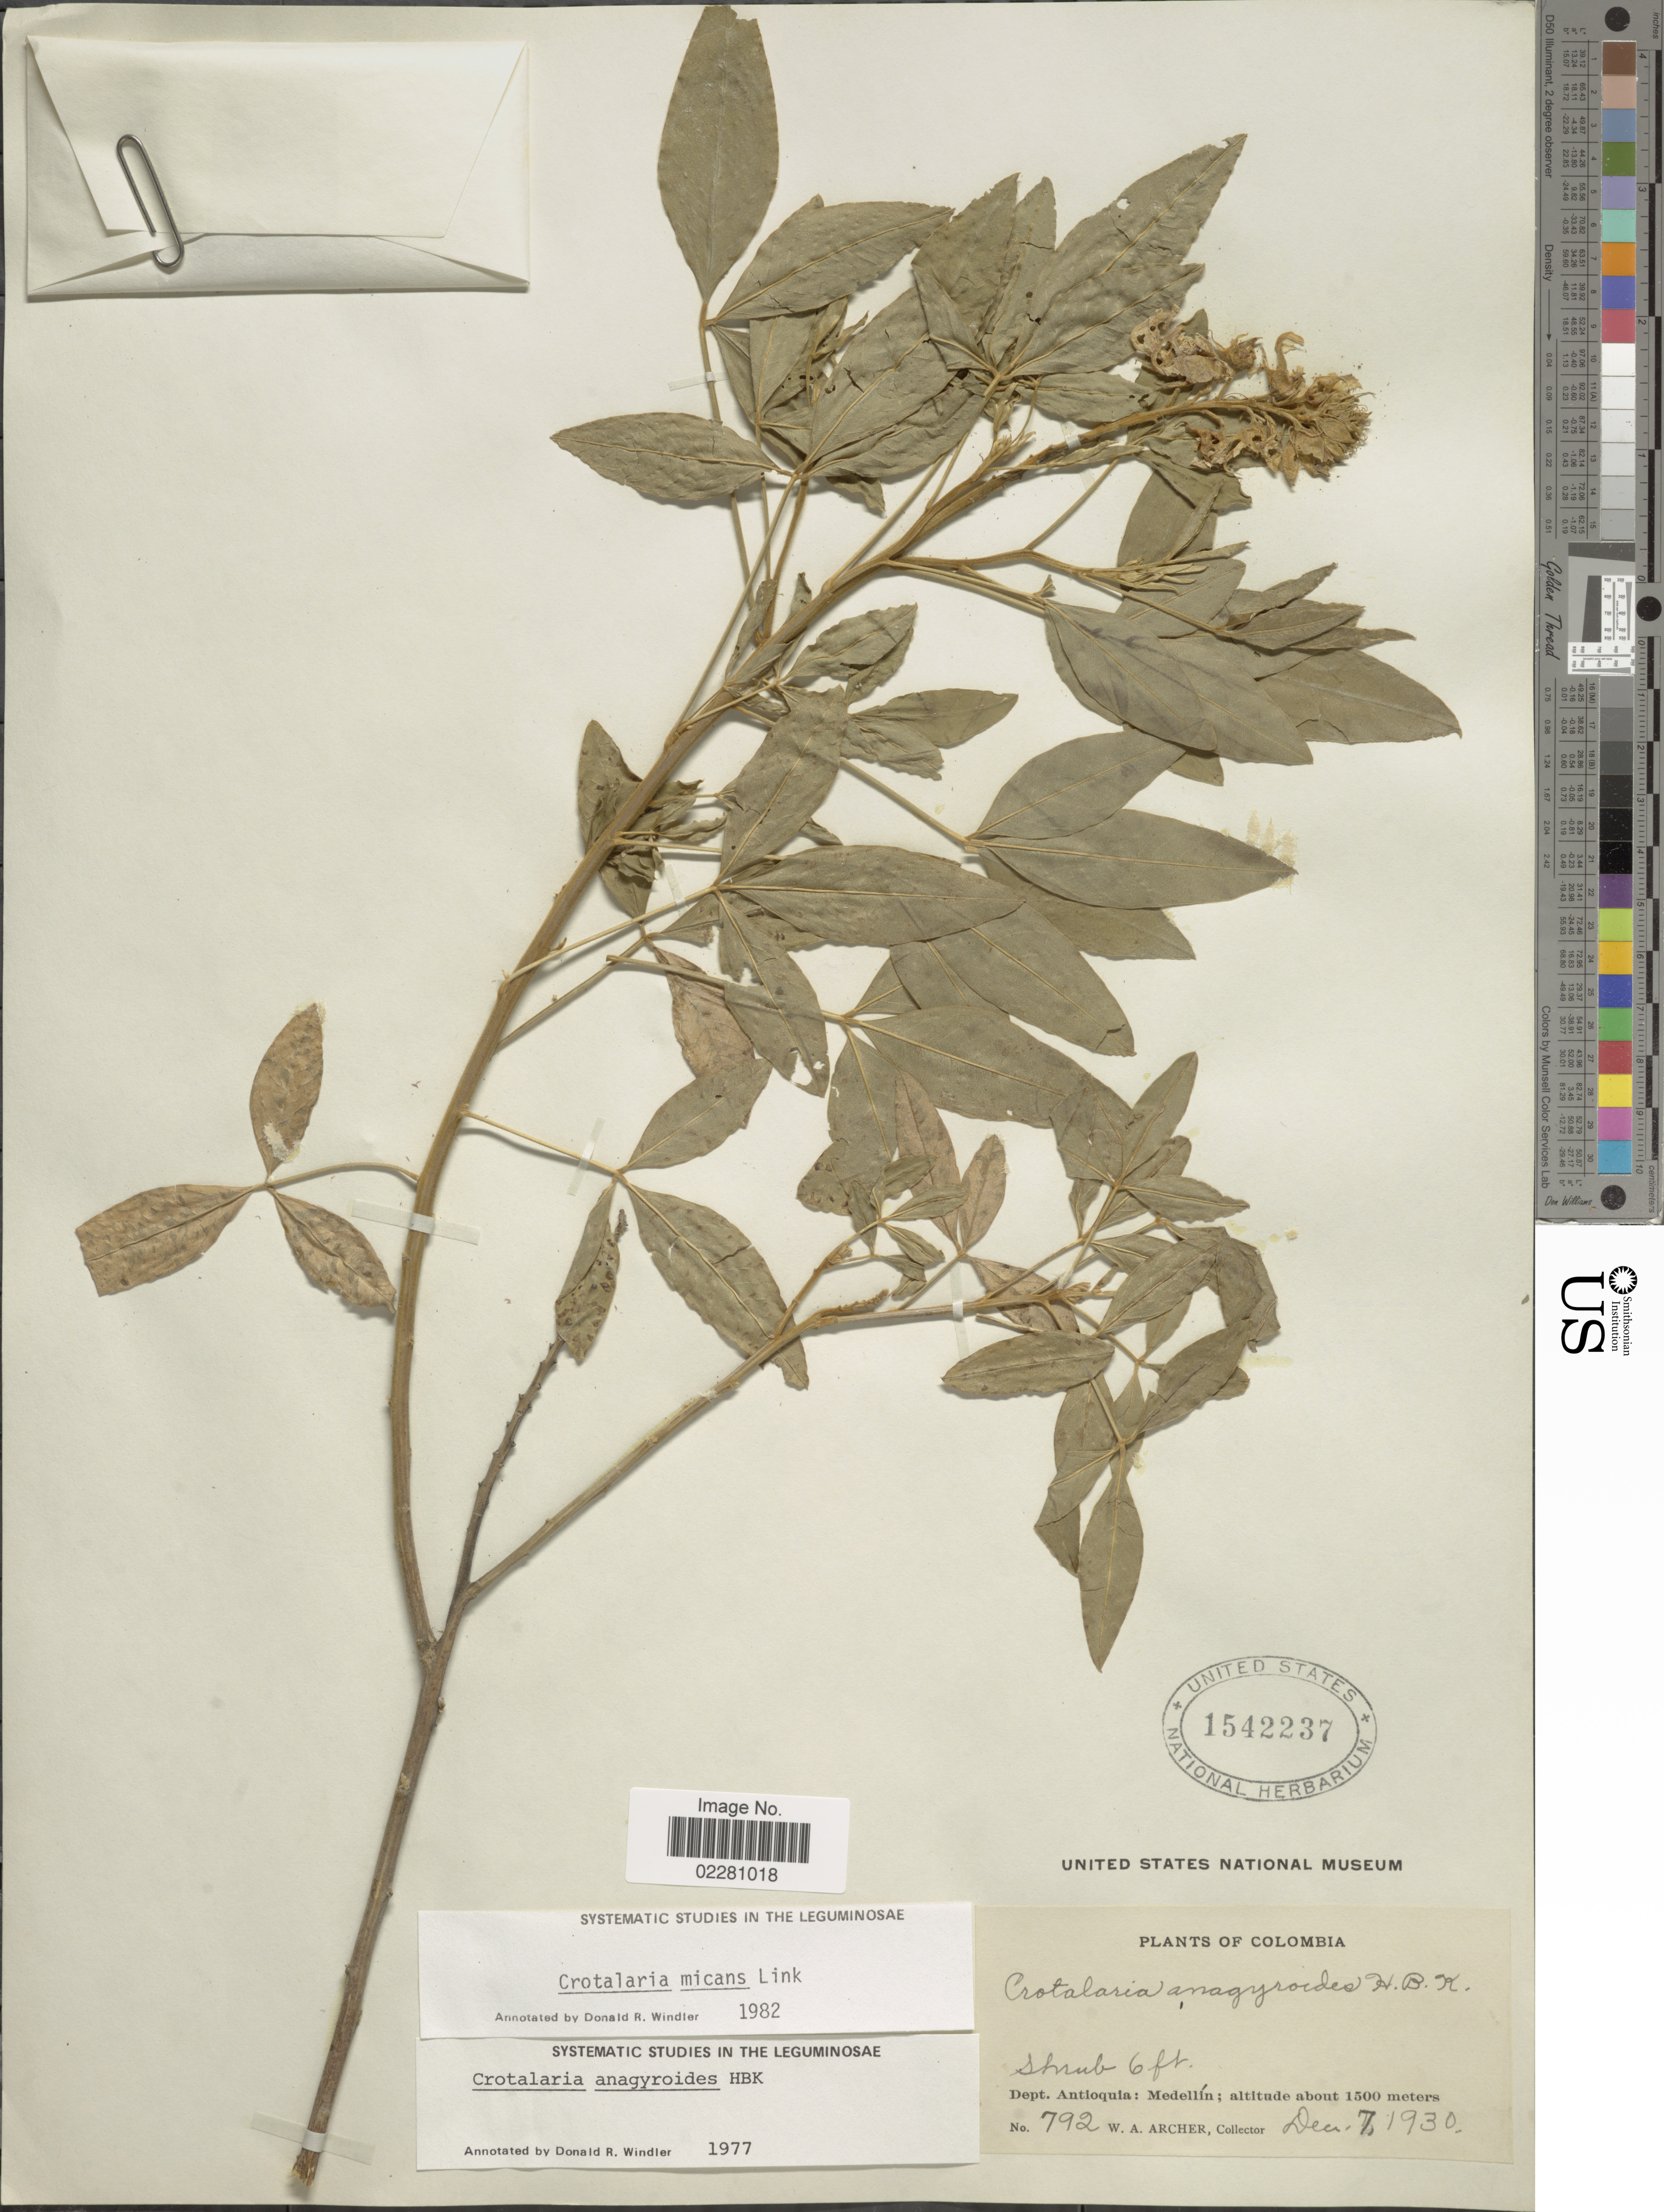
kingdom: Plantae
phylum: Tracheophyta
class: Magnoliopsida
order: Fabales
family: Fabaceae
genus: Crotalaria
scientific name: Crotalaria micans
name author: Link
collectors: W. A. Archer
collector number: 792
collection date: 1930-12-07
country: Colombia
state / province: Antioquia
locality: Medellin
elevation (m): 1500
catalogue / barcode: US 1542237